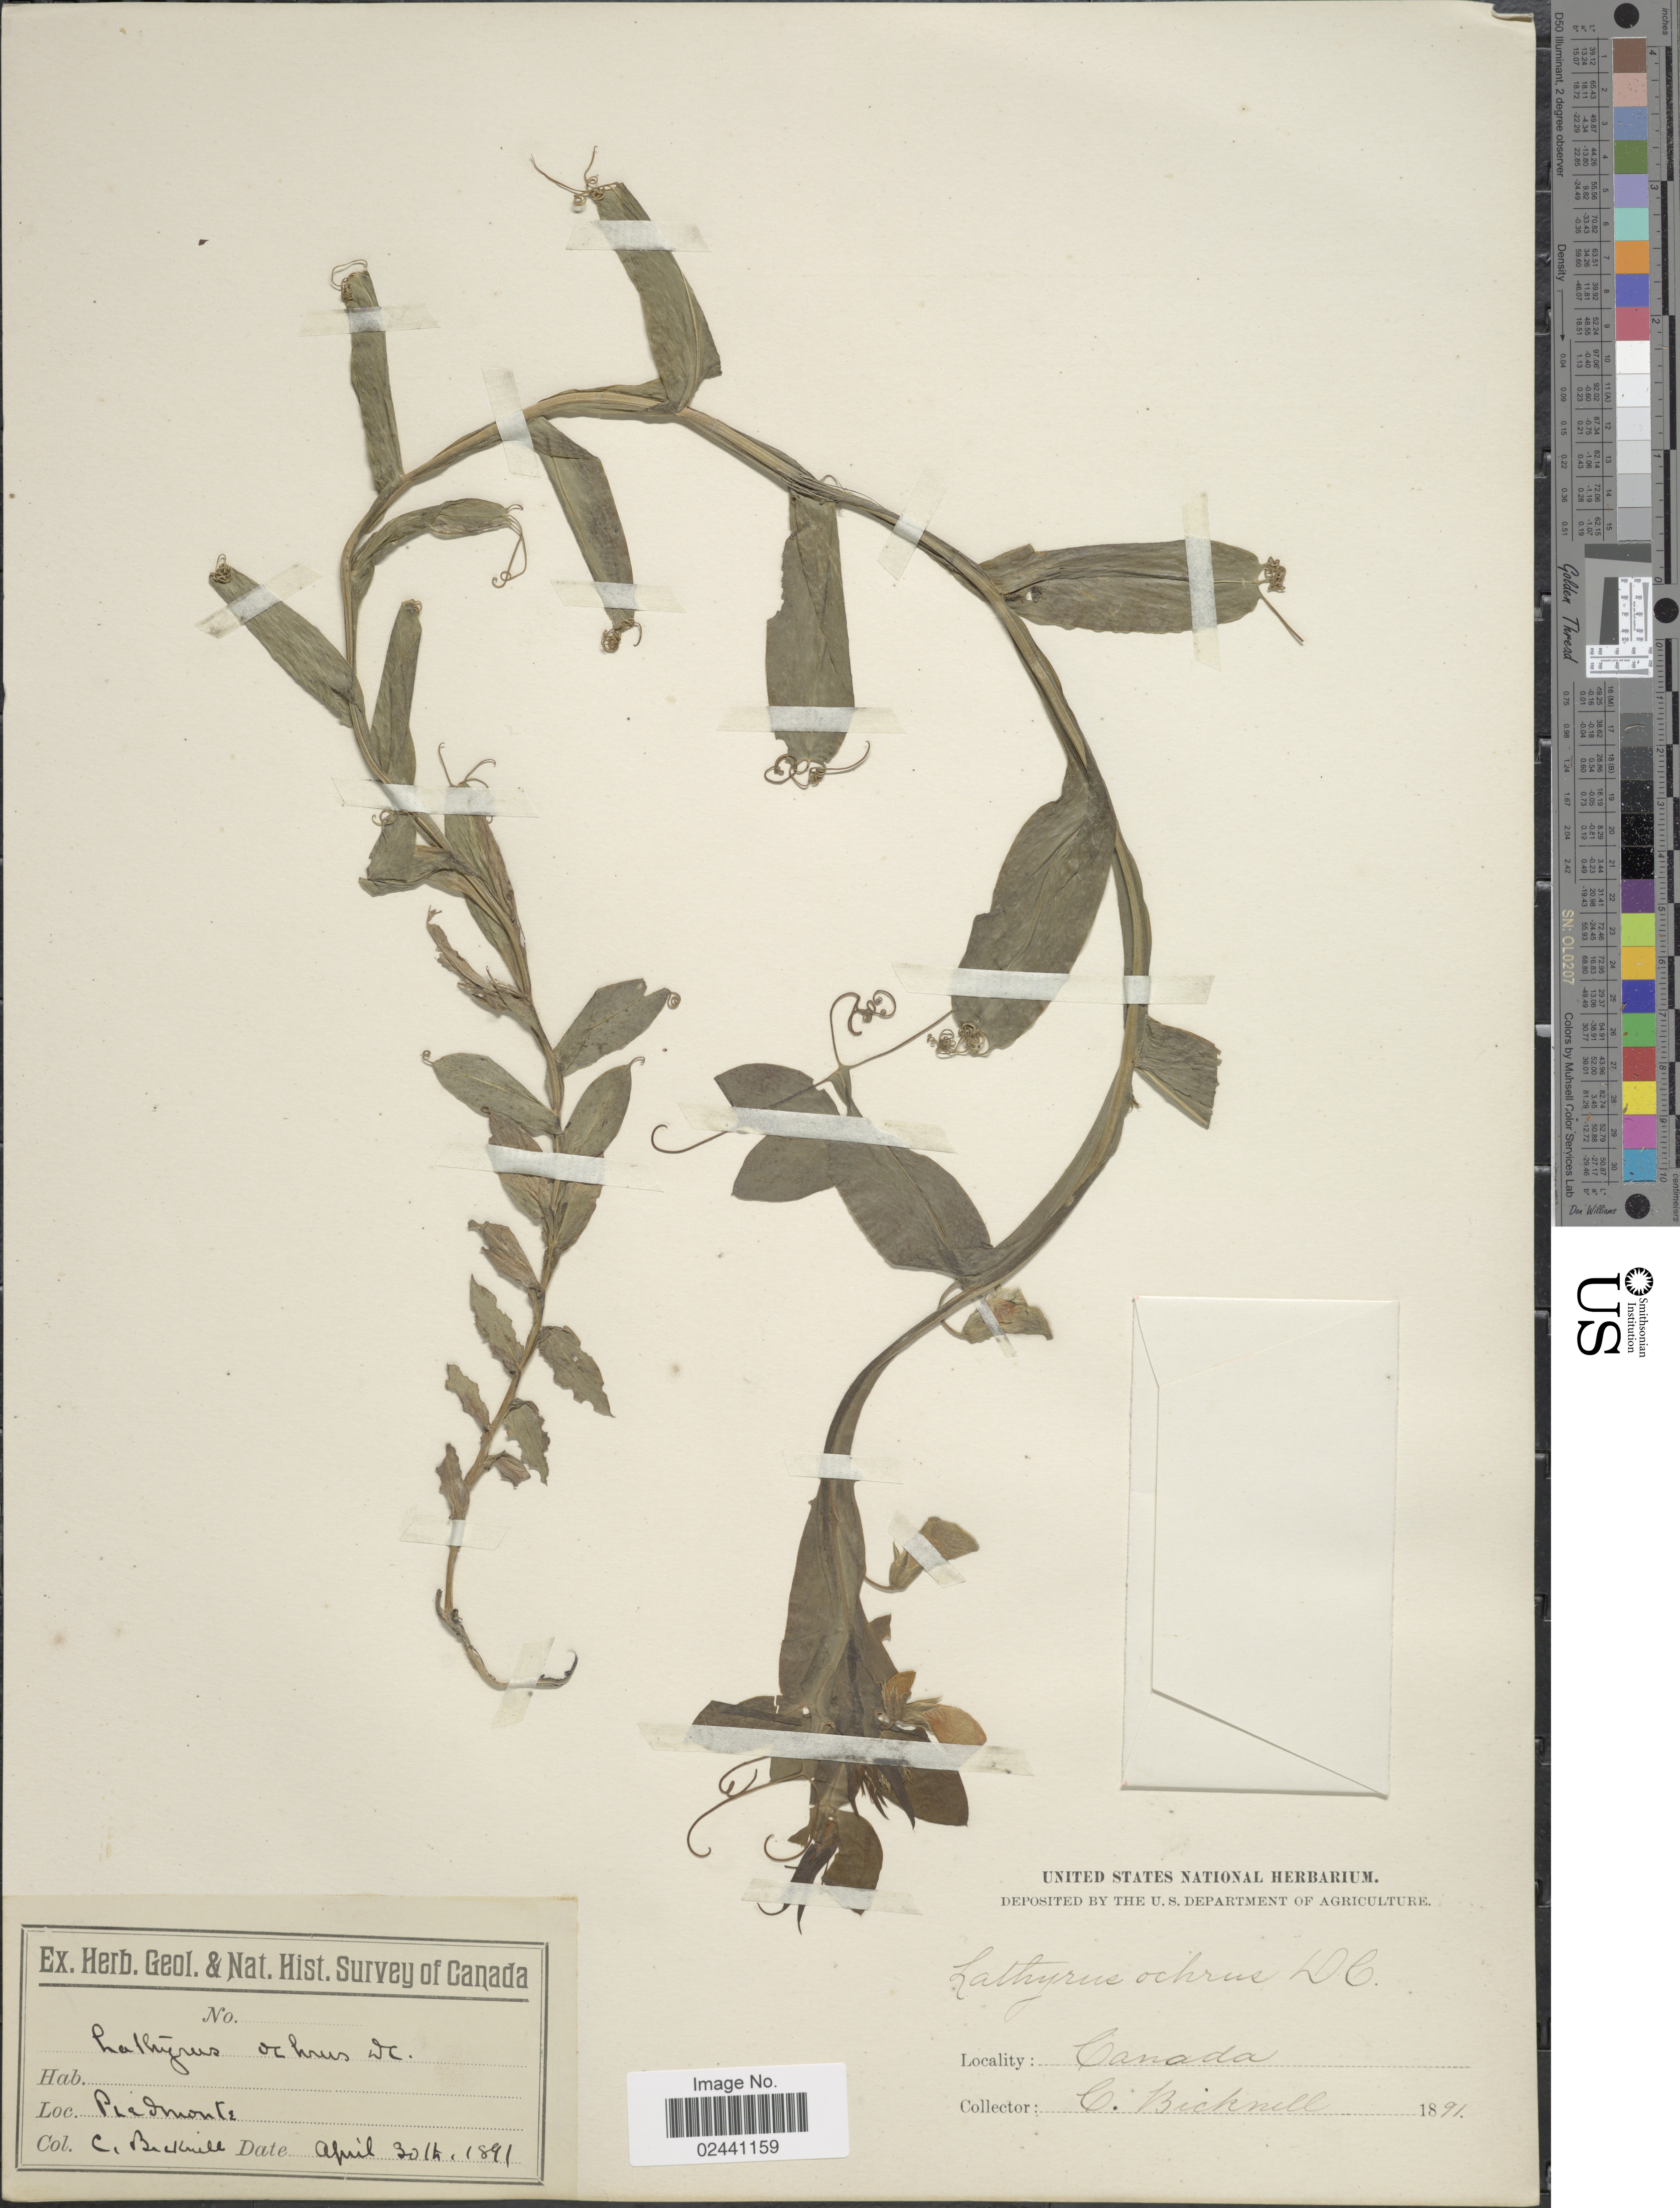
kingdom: Plantae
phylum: Tracheophyta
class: Magnoliopsida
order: Fabales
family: Fabaceae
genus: Lathyrus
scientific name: Lathyrus ochrus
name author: (L.) DC.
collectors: C. Bicknell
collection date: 1891-04-30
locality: Piedmonte